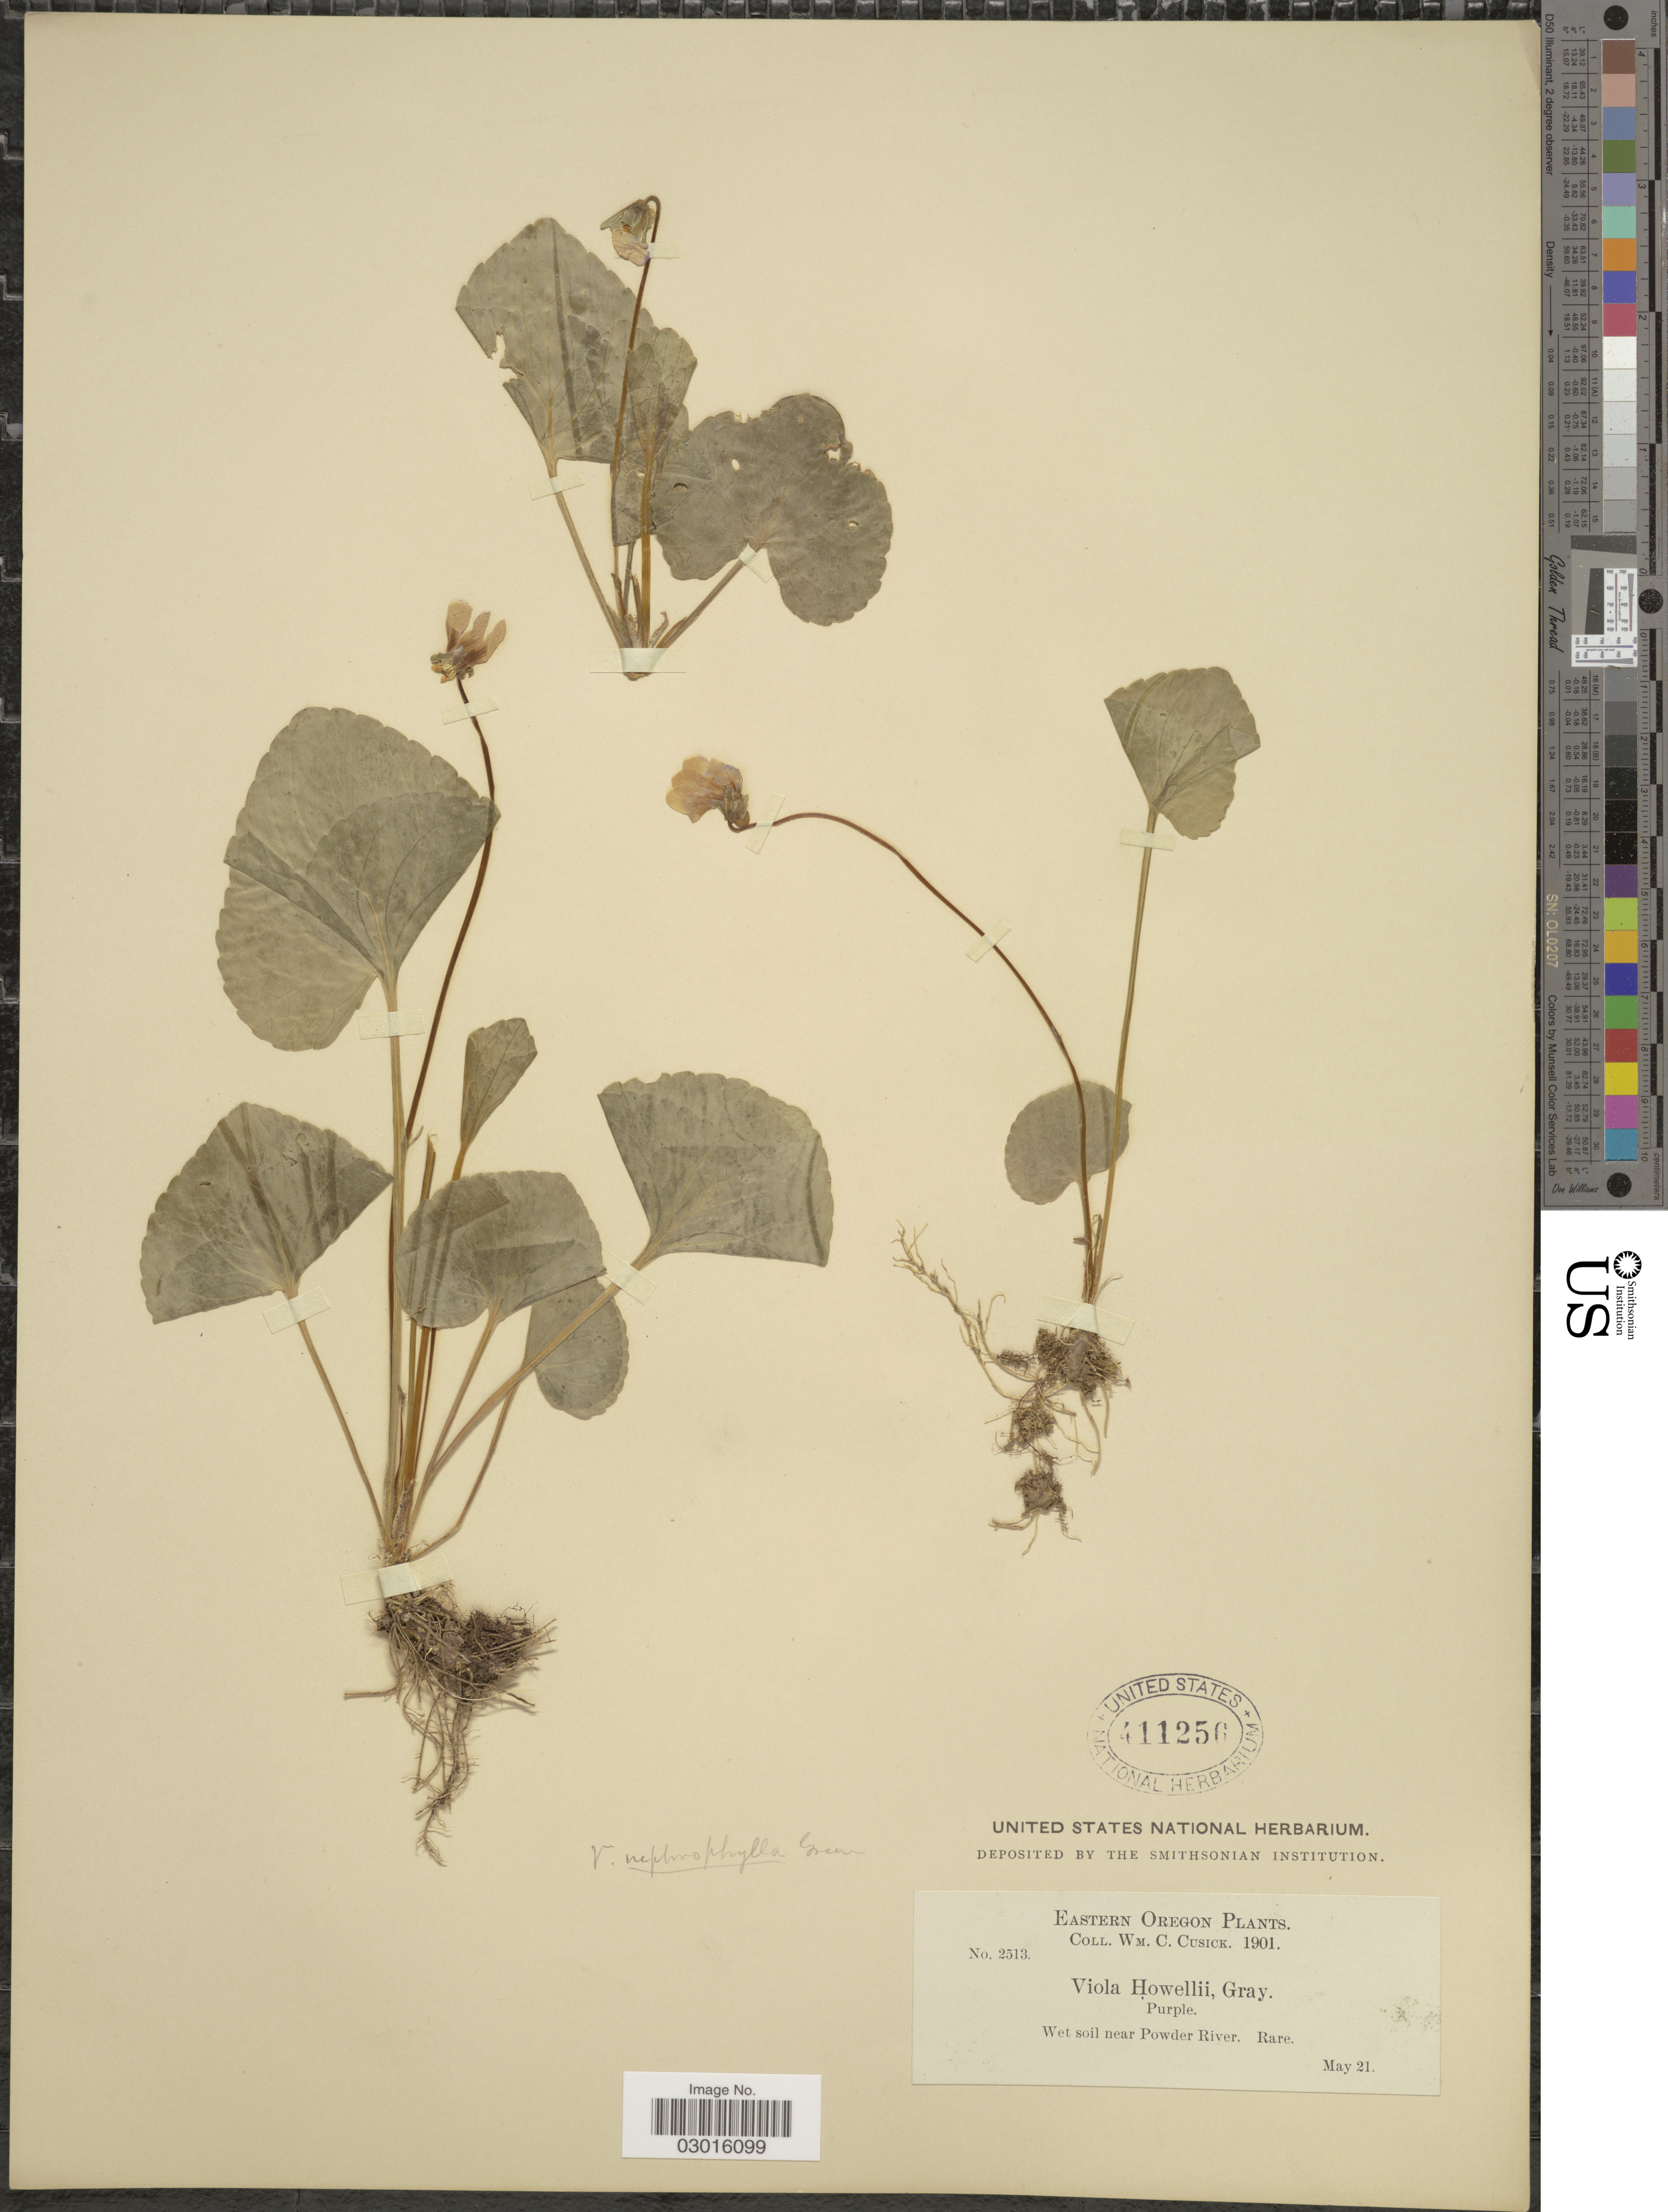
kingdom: Plantae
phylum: Tracheophyta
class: Magnoliopsida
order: Malpighiales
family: Violaceae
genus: Viola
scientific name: Viola nephrophylla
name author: Greene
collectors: W. C. Cusick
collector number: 2513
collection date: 1901-05-21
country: United States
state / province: Oregon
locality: Eastern Oregon, Wet soil near Powder River.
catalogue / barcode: US 411250